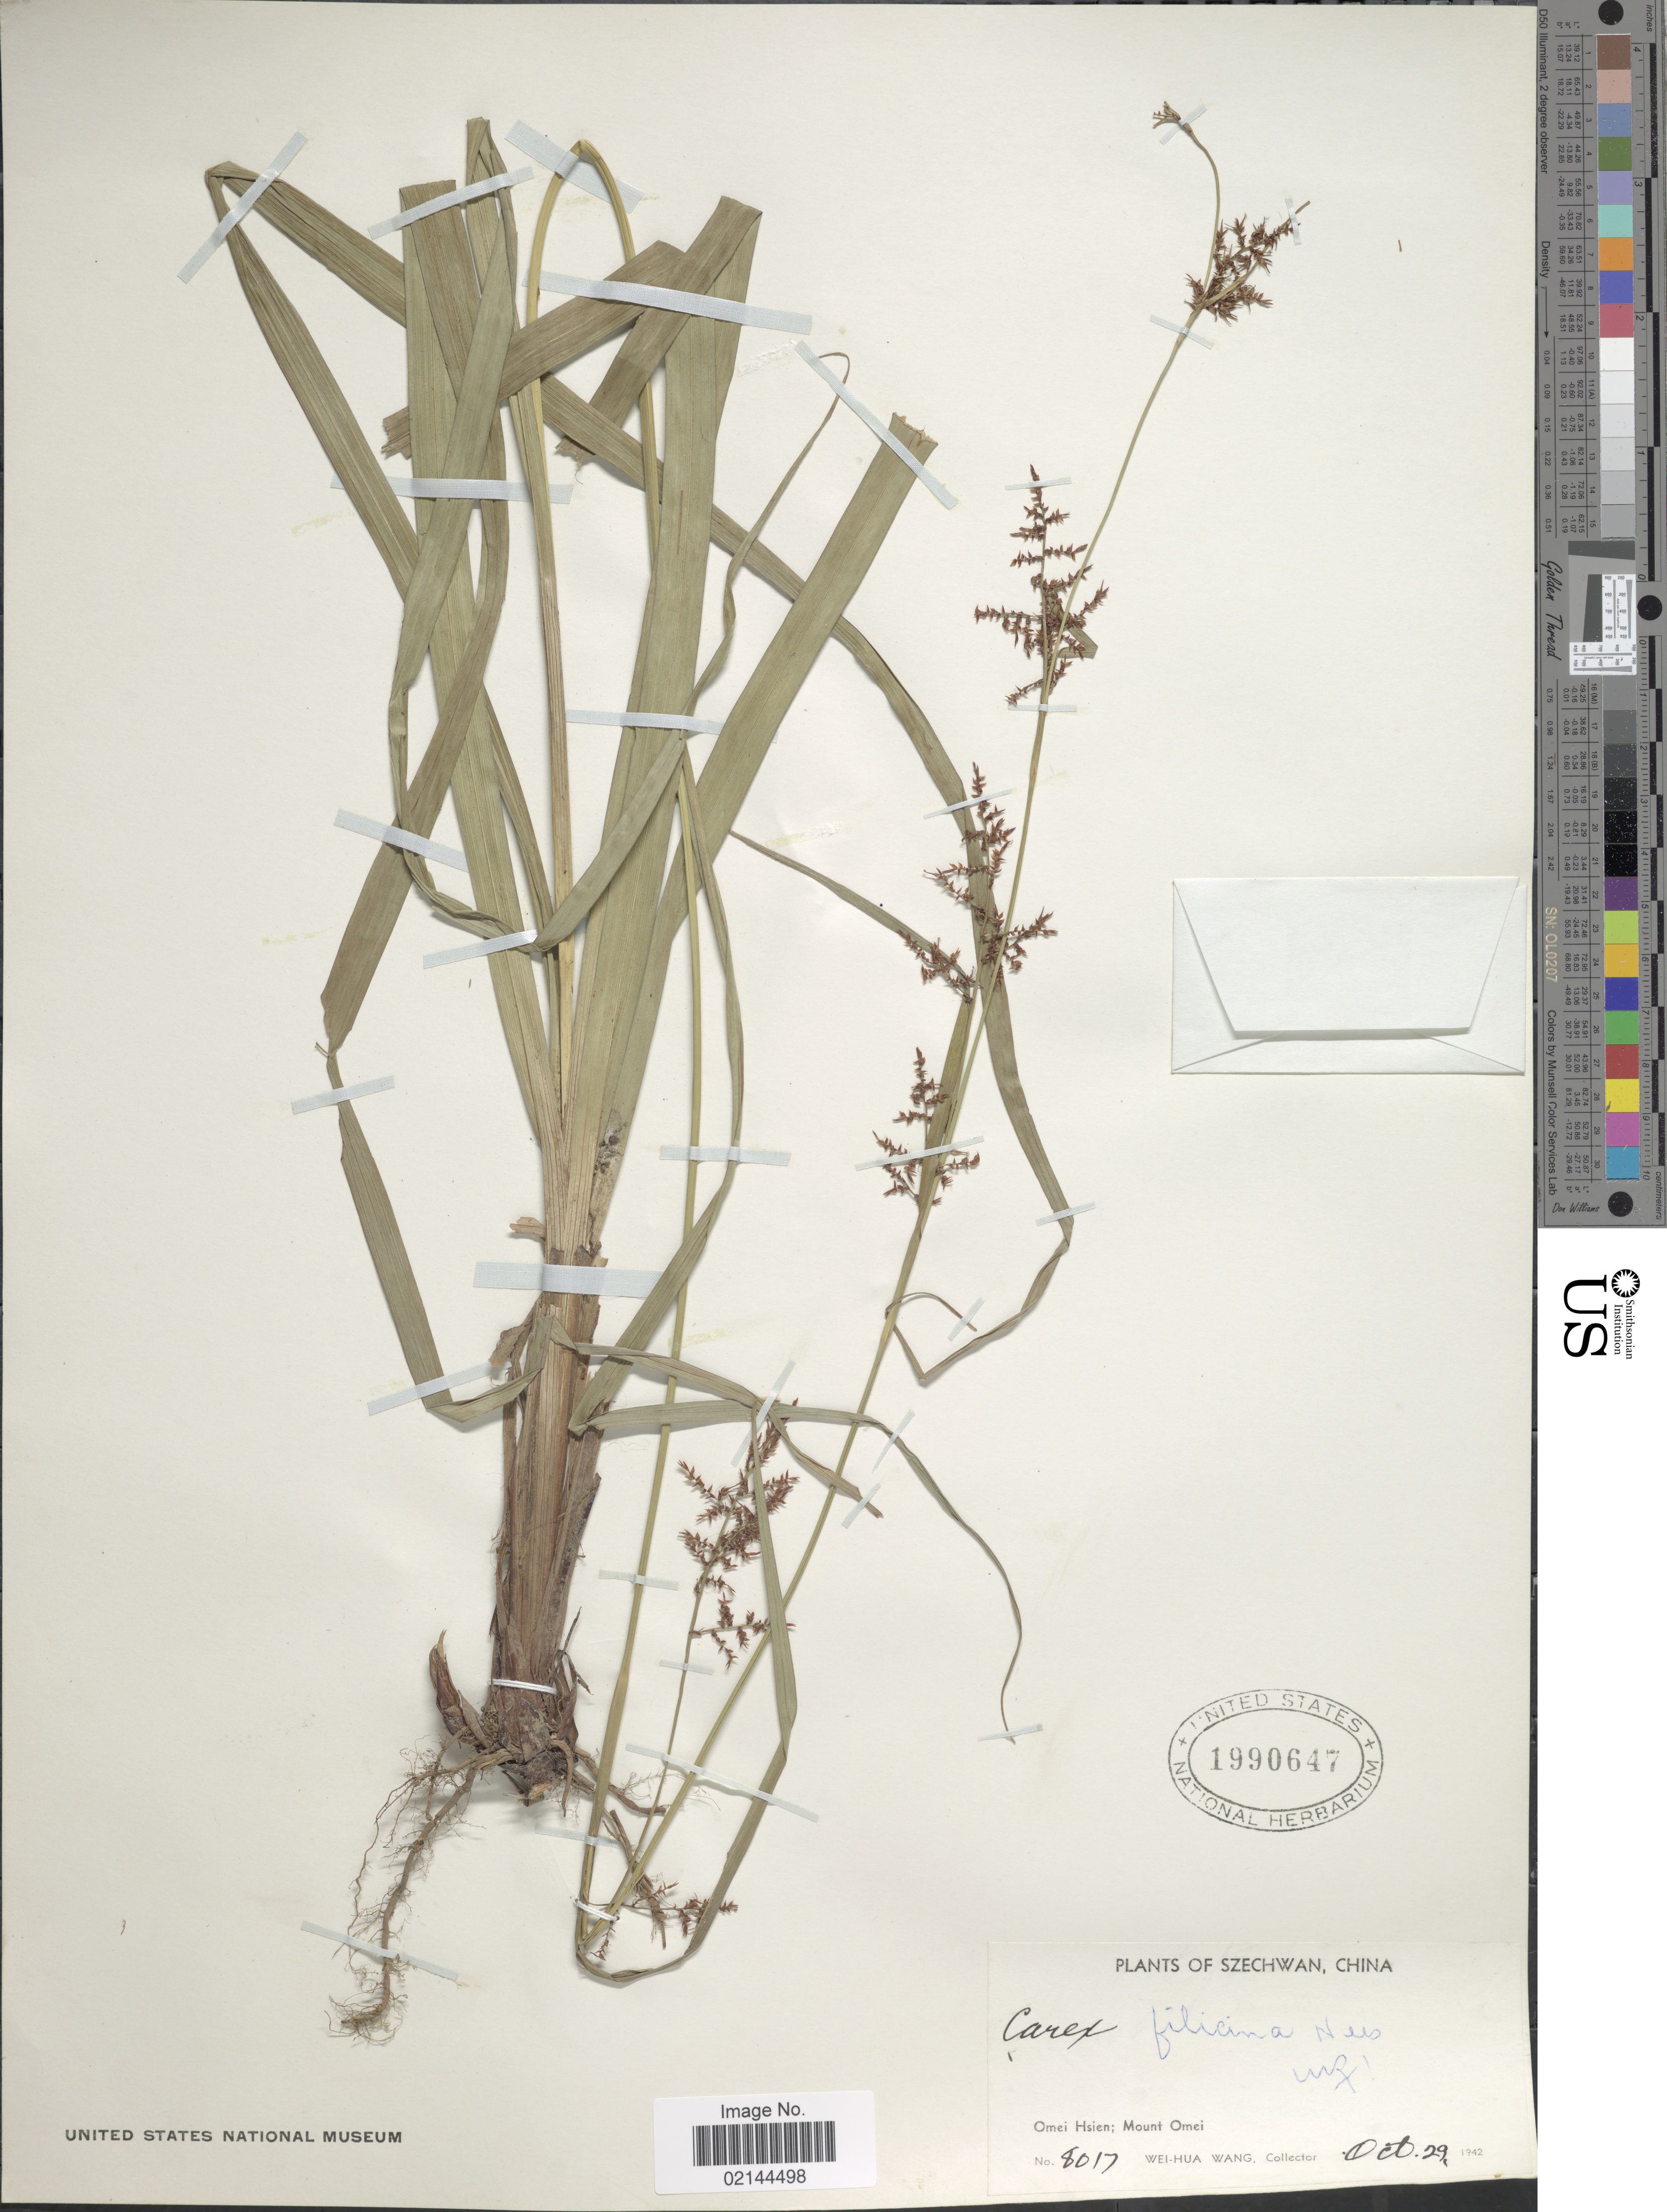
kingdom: Plantae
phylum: Tracheophyta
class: Liliopsida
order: Poales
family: Cyperaceae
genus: Carex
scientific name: Carex filicina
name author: Nees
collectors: W. Wang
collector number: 8017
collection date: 1942-10-29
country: China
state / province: Sichuan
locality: Szechwan. Omei Hsien; Mount Omei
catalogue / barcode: US 1990647